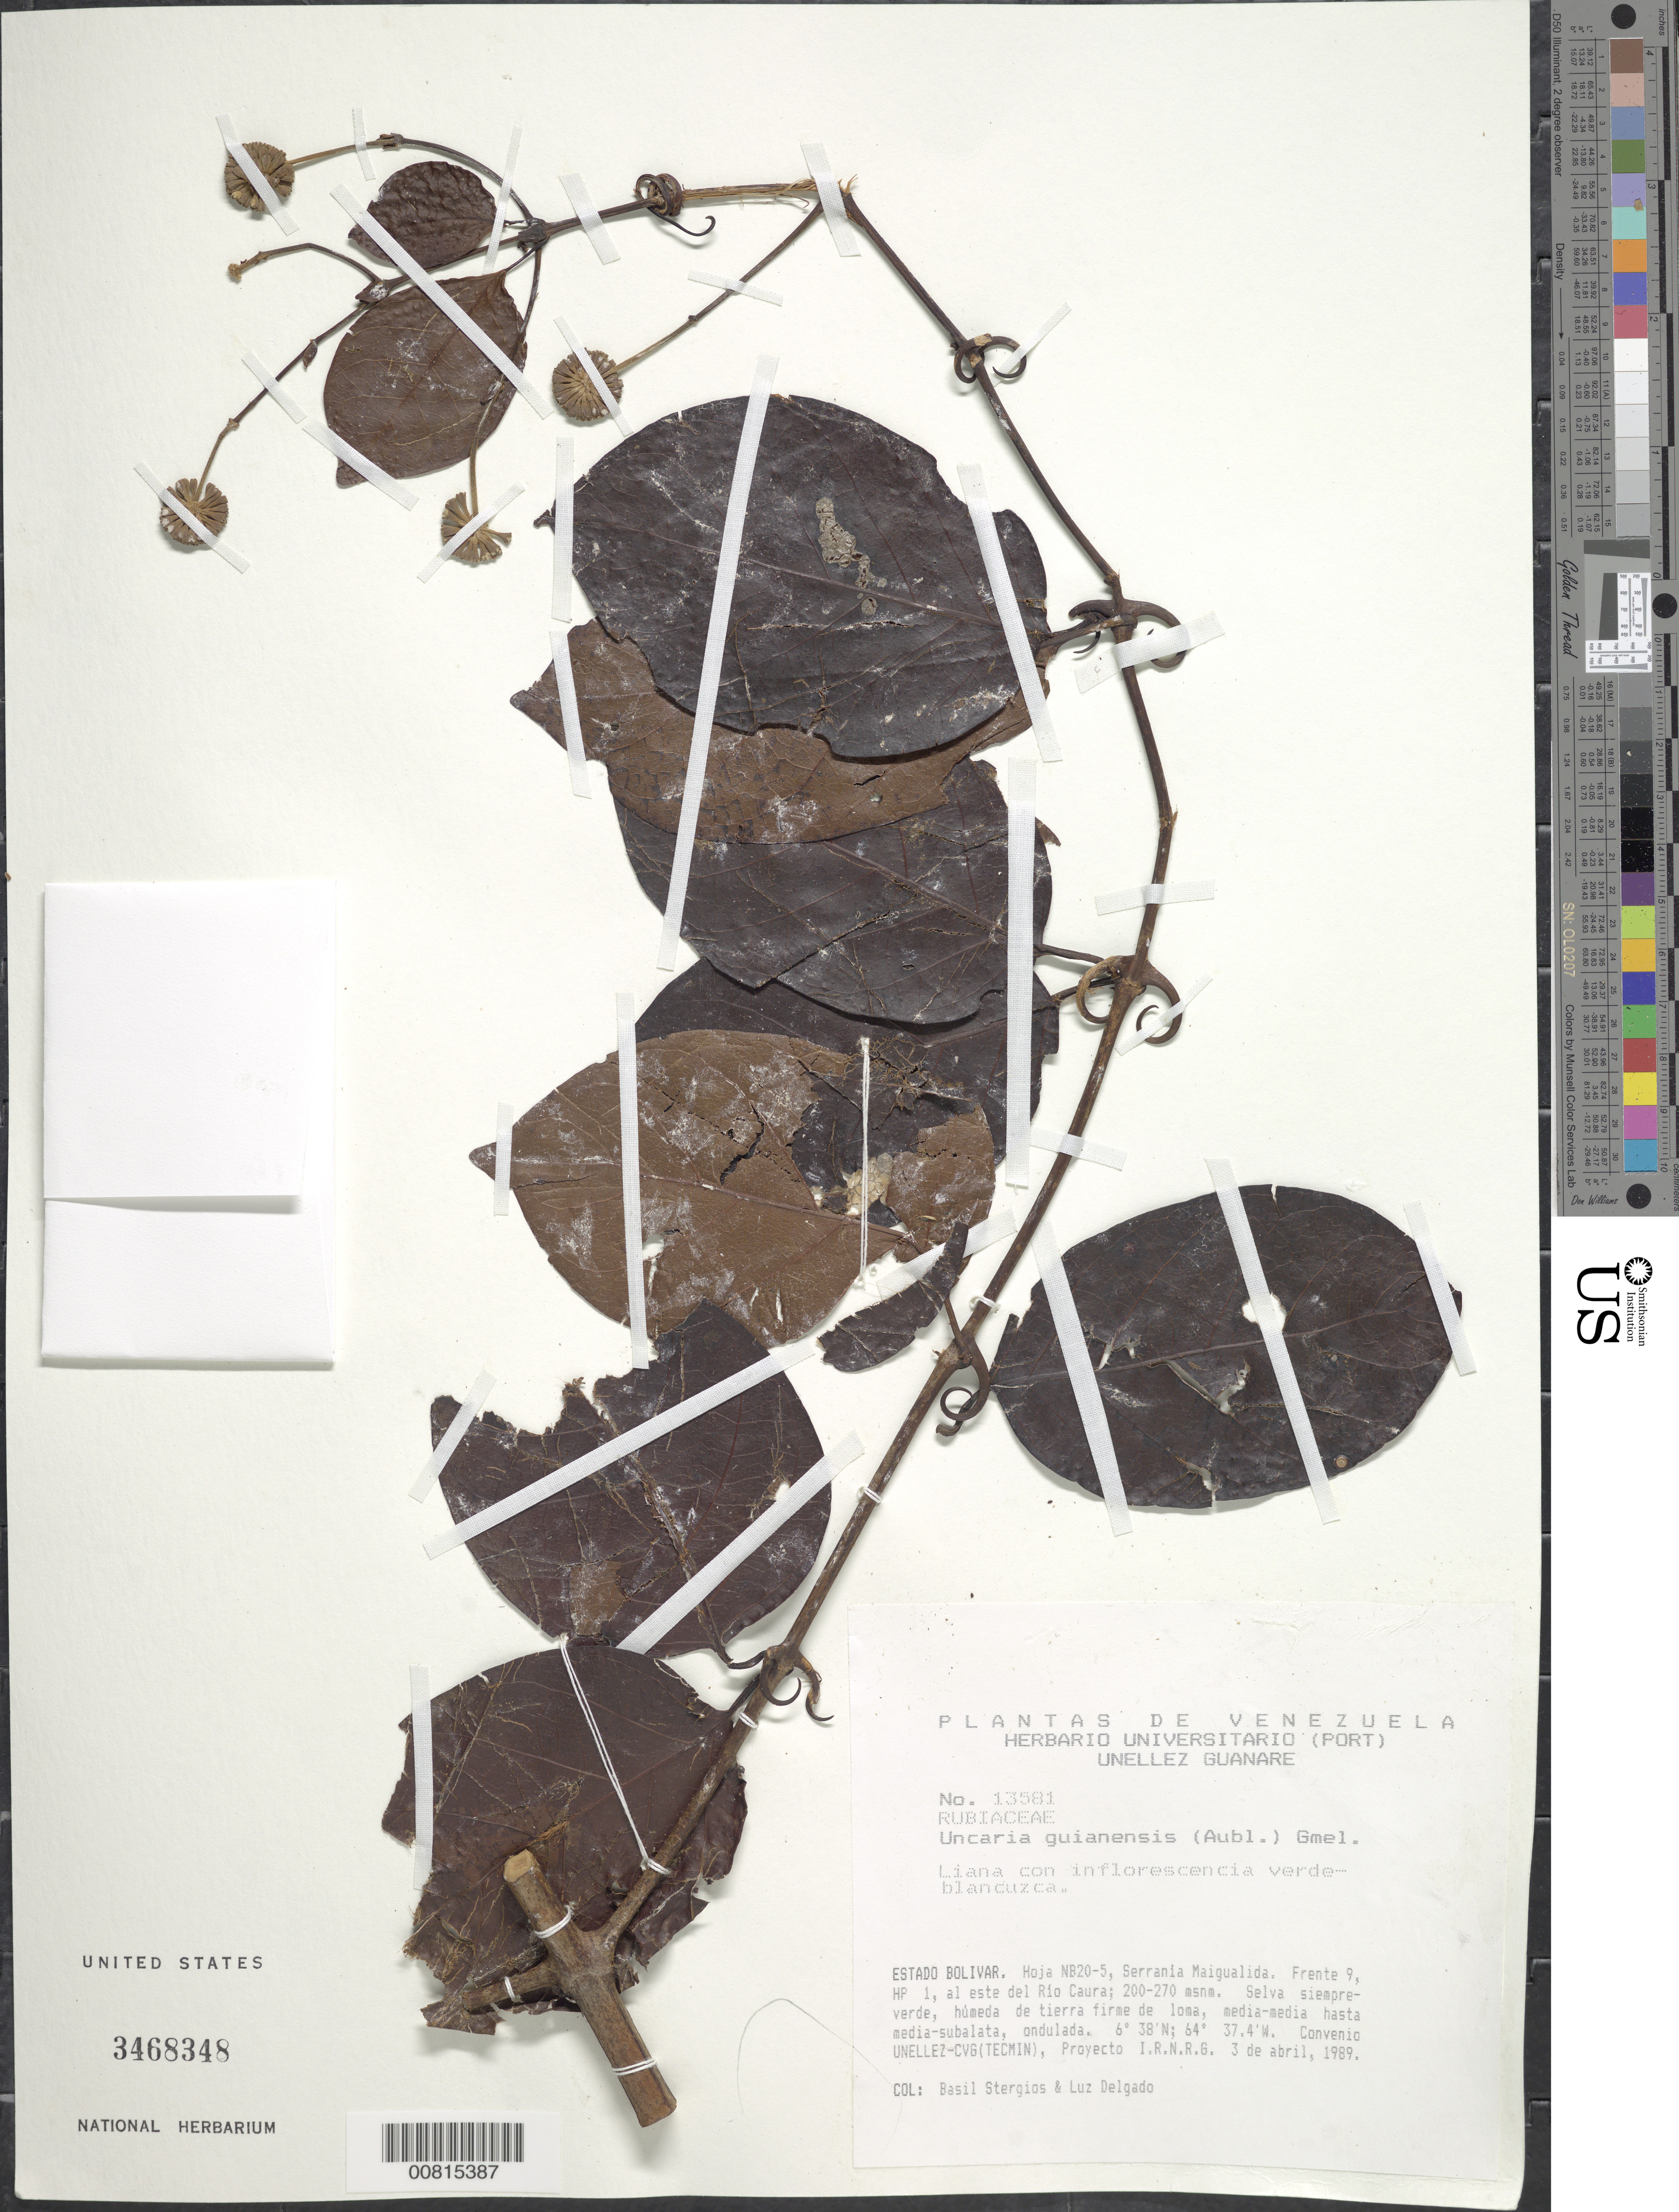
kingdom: Plantae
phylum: Tracheophyta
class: Magnoliopsida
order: Gentianales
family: Rubiaceae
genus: Uncaria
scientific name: Uncaria guianensis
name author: (Aubl.) J.F. Gmel.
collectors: B. G. Stergios & L. Delgado V.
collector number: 13581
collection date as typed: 3-Apr-89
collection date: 1989-04-03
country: Venezuela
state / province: Bolívar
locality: Serrania Maigualida, E del río Caura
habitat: Selva siempre-verde, húmeda de tierra firme de loma, media-media hasta media-subalata, ondulada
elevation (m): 200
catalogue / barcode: US 3468348